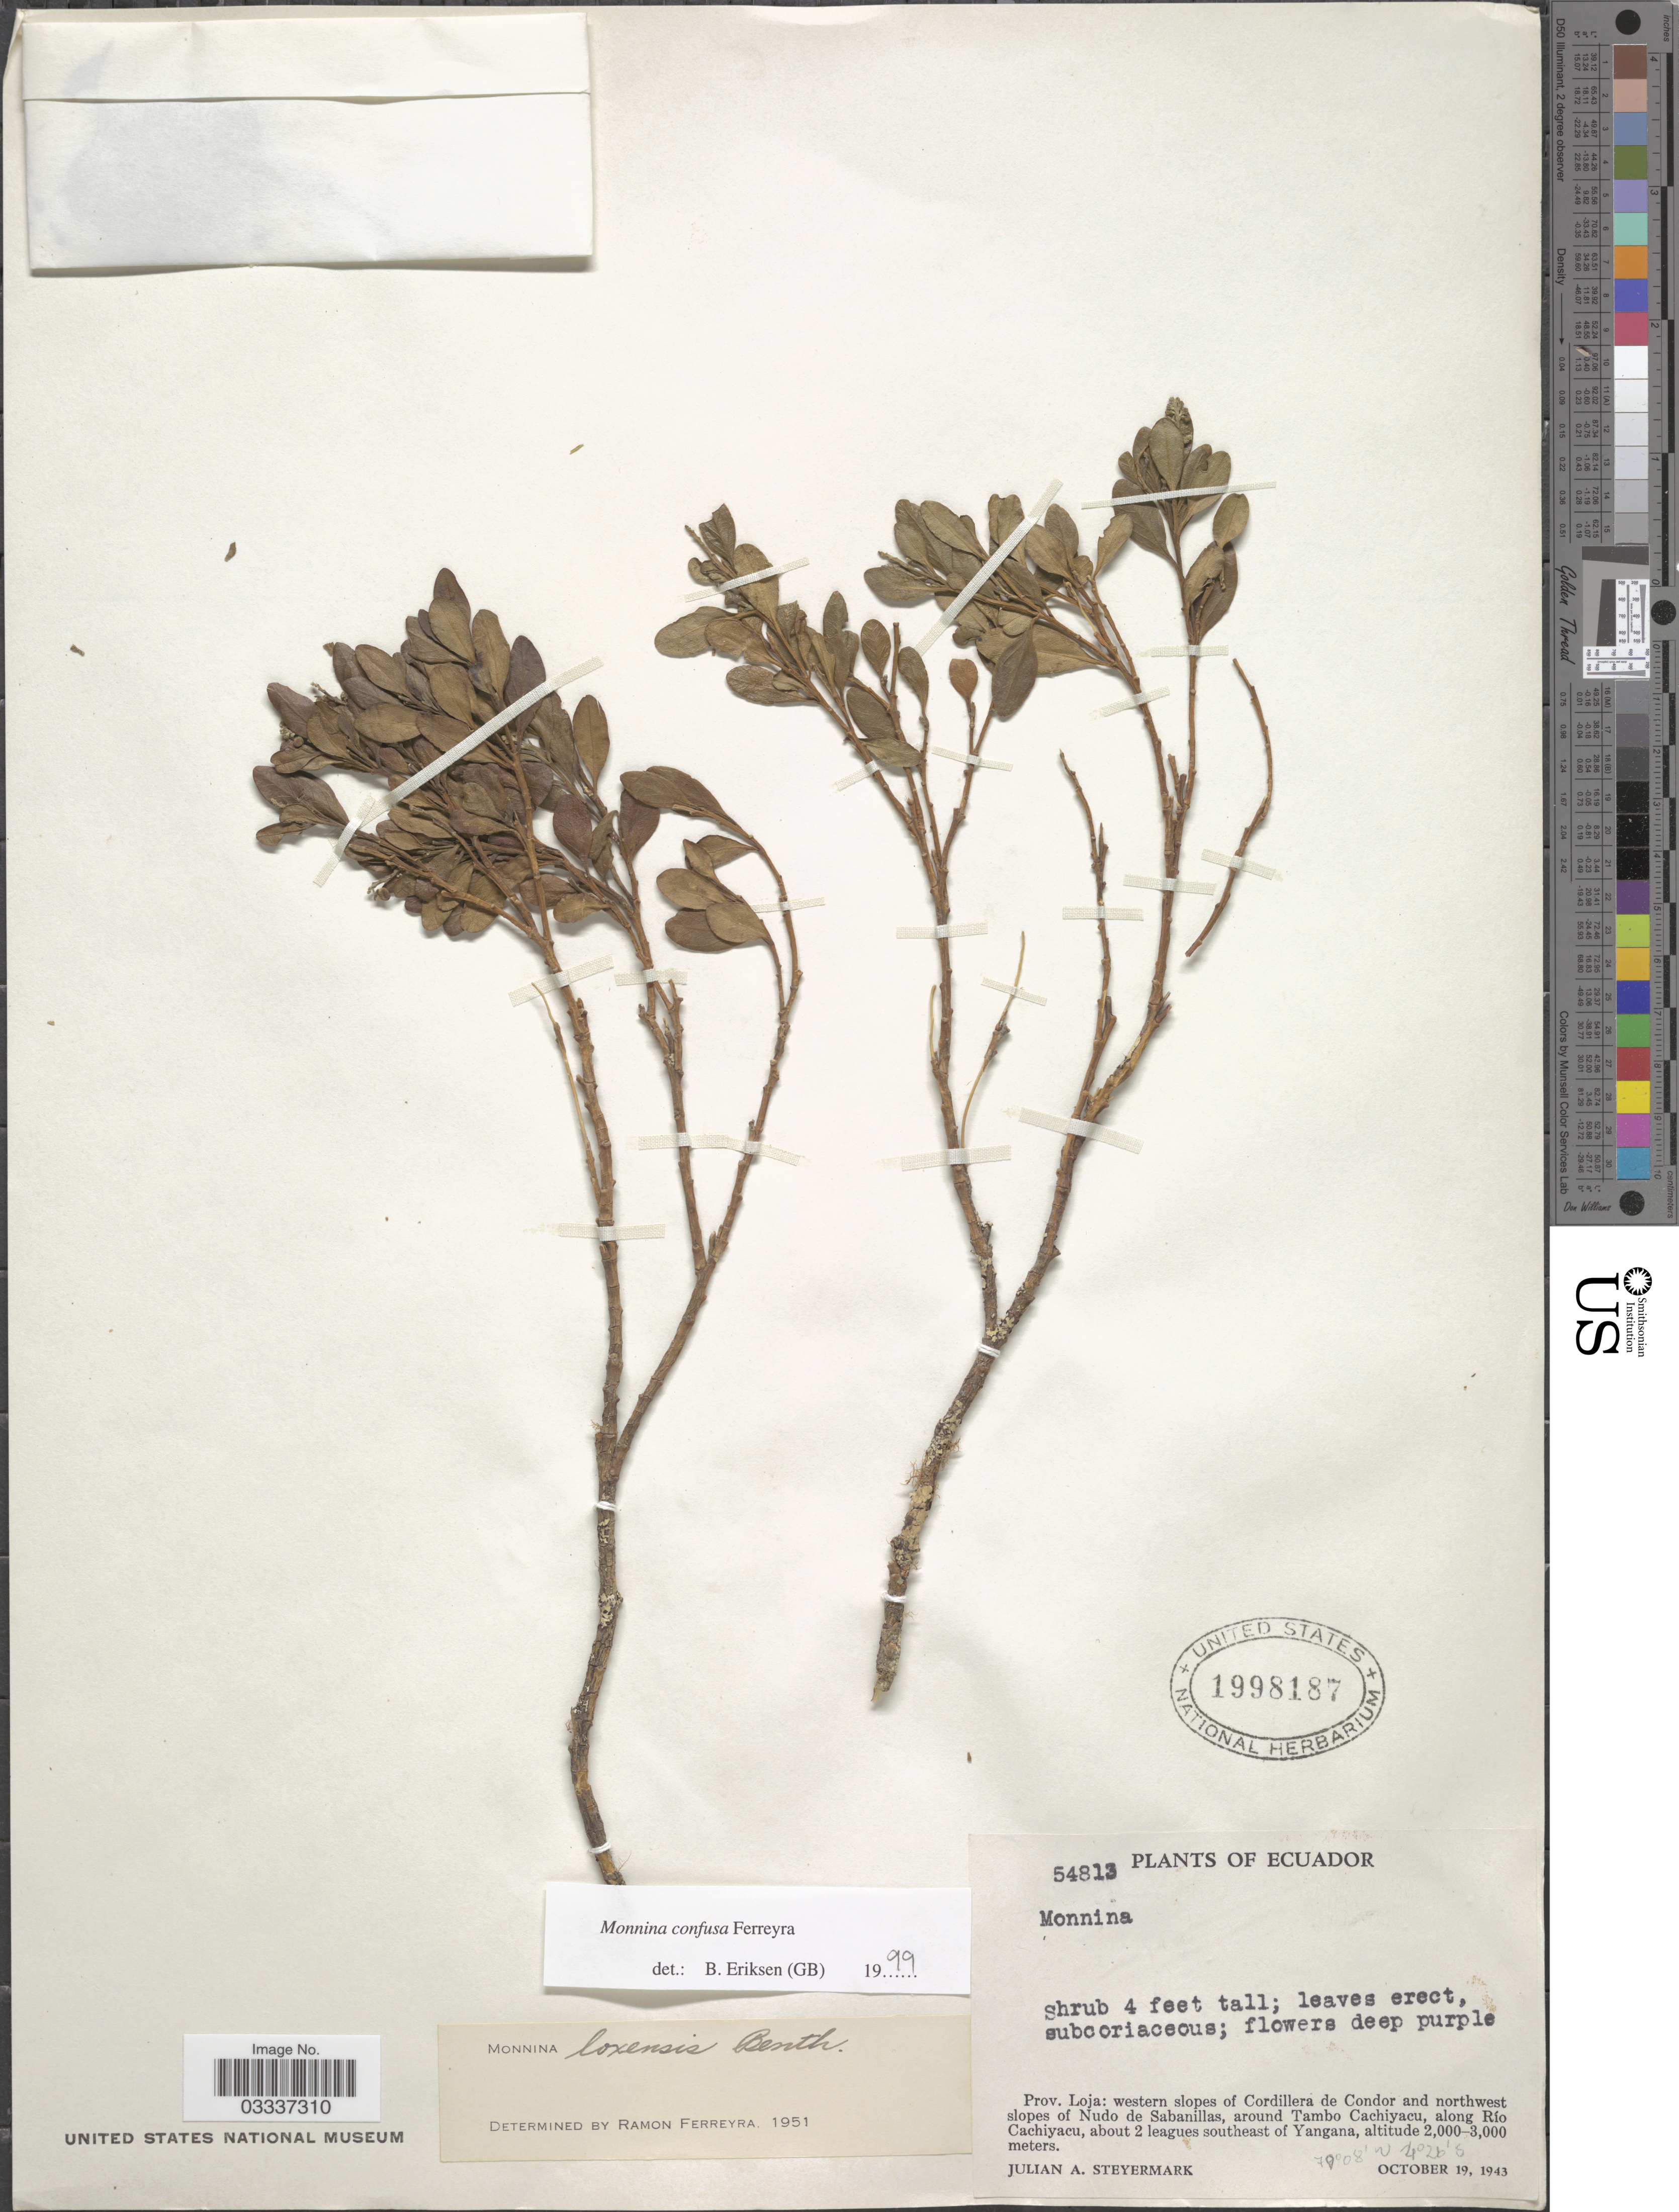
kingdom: Plantae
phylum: Tracheophyta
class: Magnoliopsida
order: Fabales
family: Polygalaceae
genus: Monnina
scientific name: Monnina confusa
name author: Ferreyra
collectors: J. Steyermark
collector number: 54813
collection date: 1943-10-19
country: Ecuador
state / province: Loja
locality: Western slopes of Cordillera de Condor and northwest slopes of Nudo de Sabanillas, around Tambo Cachiyacu, along Río Cachiyacu, about 2 leagues southeast of Yangana.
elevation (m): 2000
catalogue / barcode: US 1998187